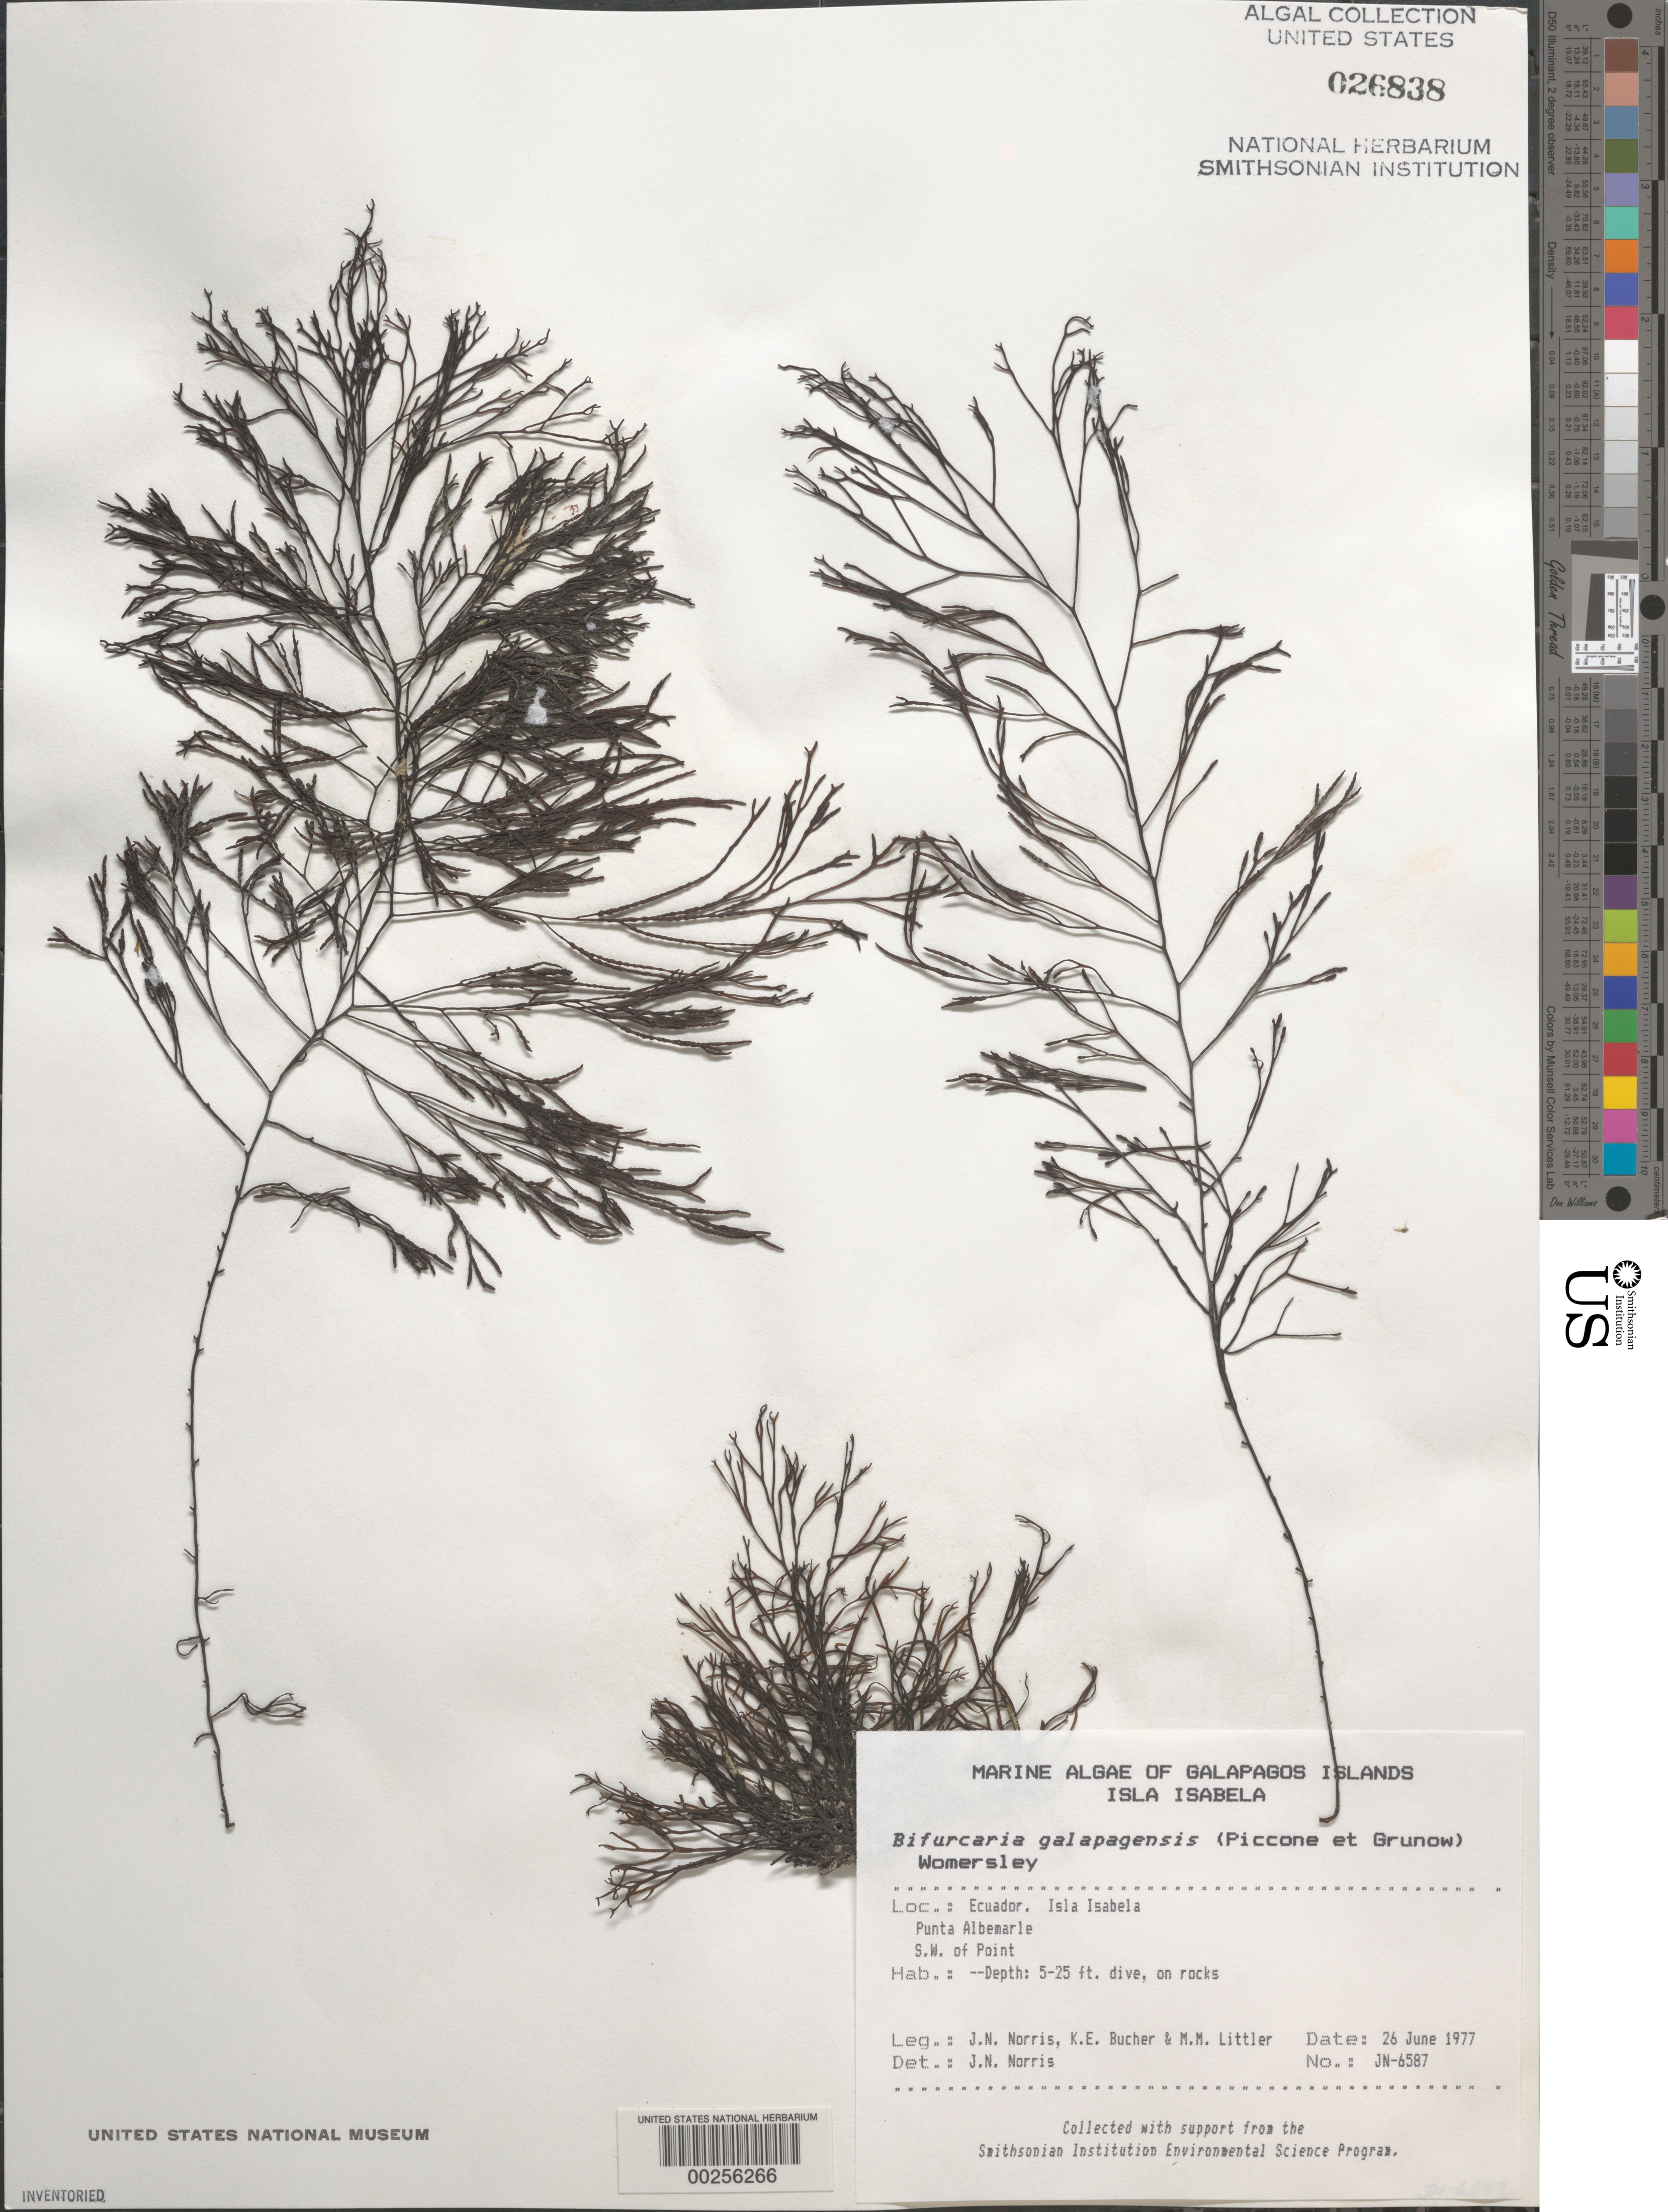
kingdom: Chromista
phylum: Ochrophyta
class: Phaeophyceae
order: Fucales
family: Sargassaceae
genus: Bifurcaria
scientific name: Bifurcaria galapagensis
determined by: Norris, James N.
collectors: J. N. Norris, K. E. Bucher & M. M. Littler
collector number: JN-6587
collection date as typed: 26 Jun 1977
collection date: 1977-06-26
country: Ecuador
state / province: Colón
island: Isabela [Albemarle]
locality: Southwest of Punta Albemarle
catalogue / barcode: US 26838